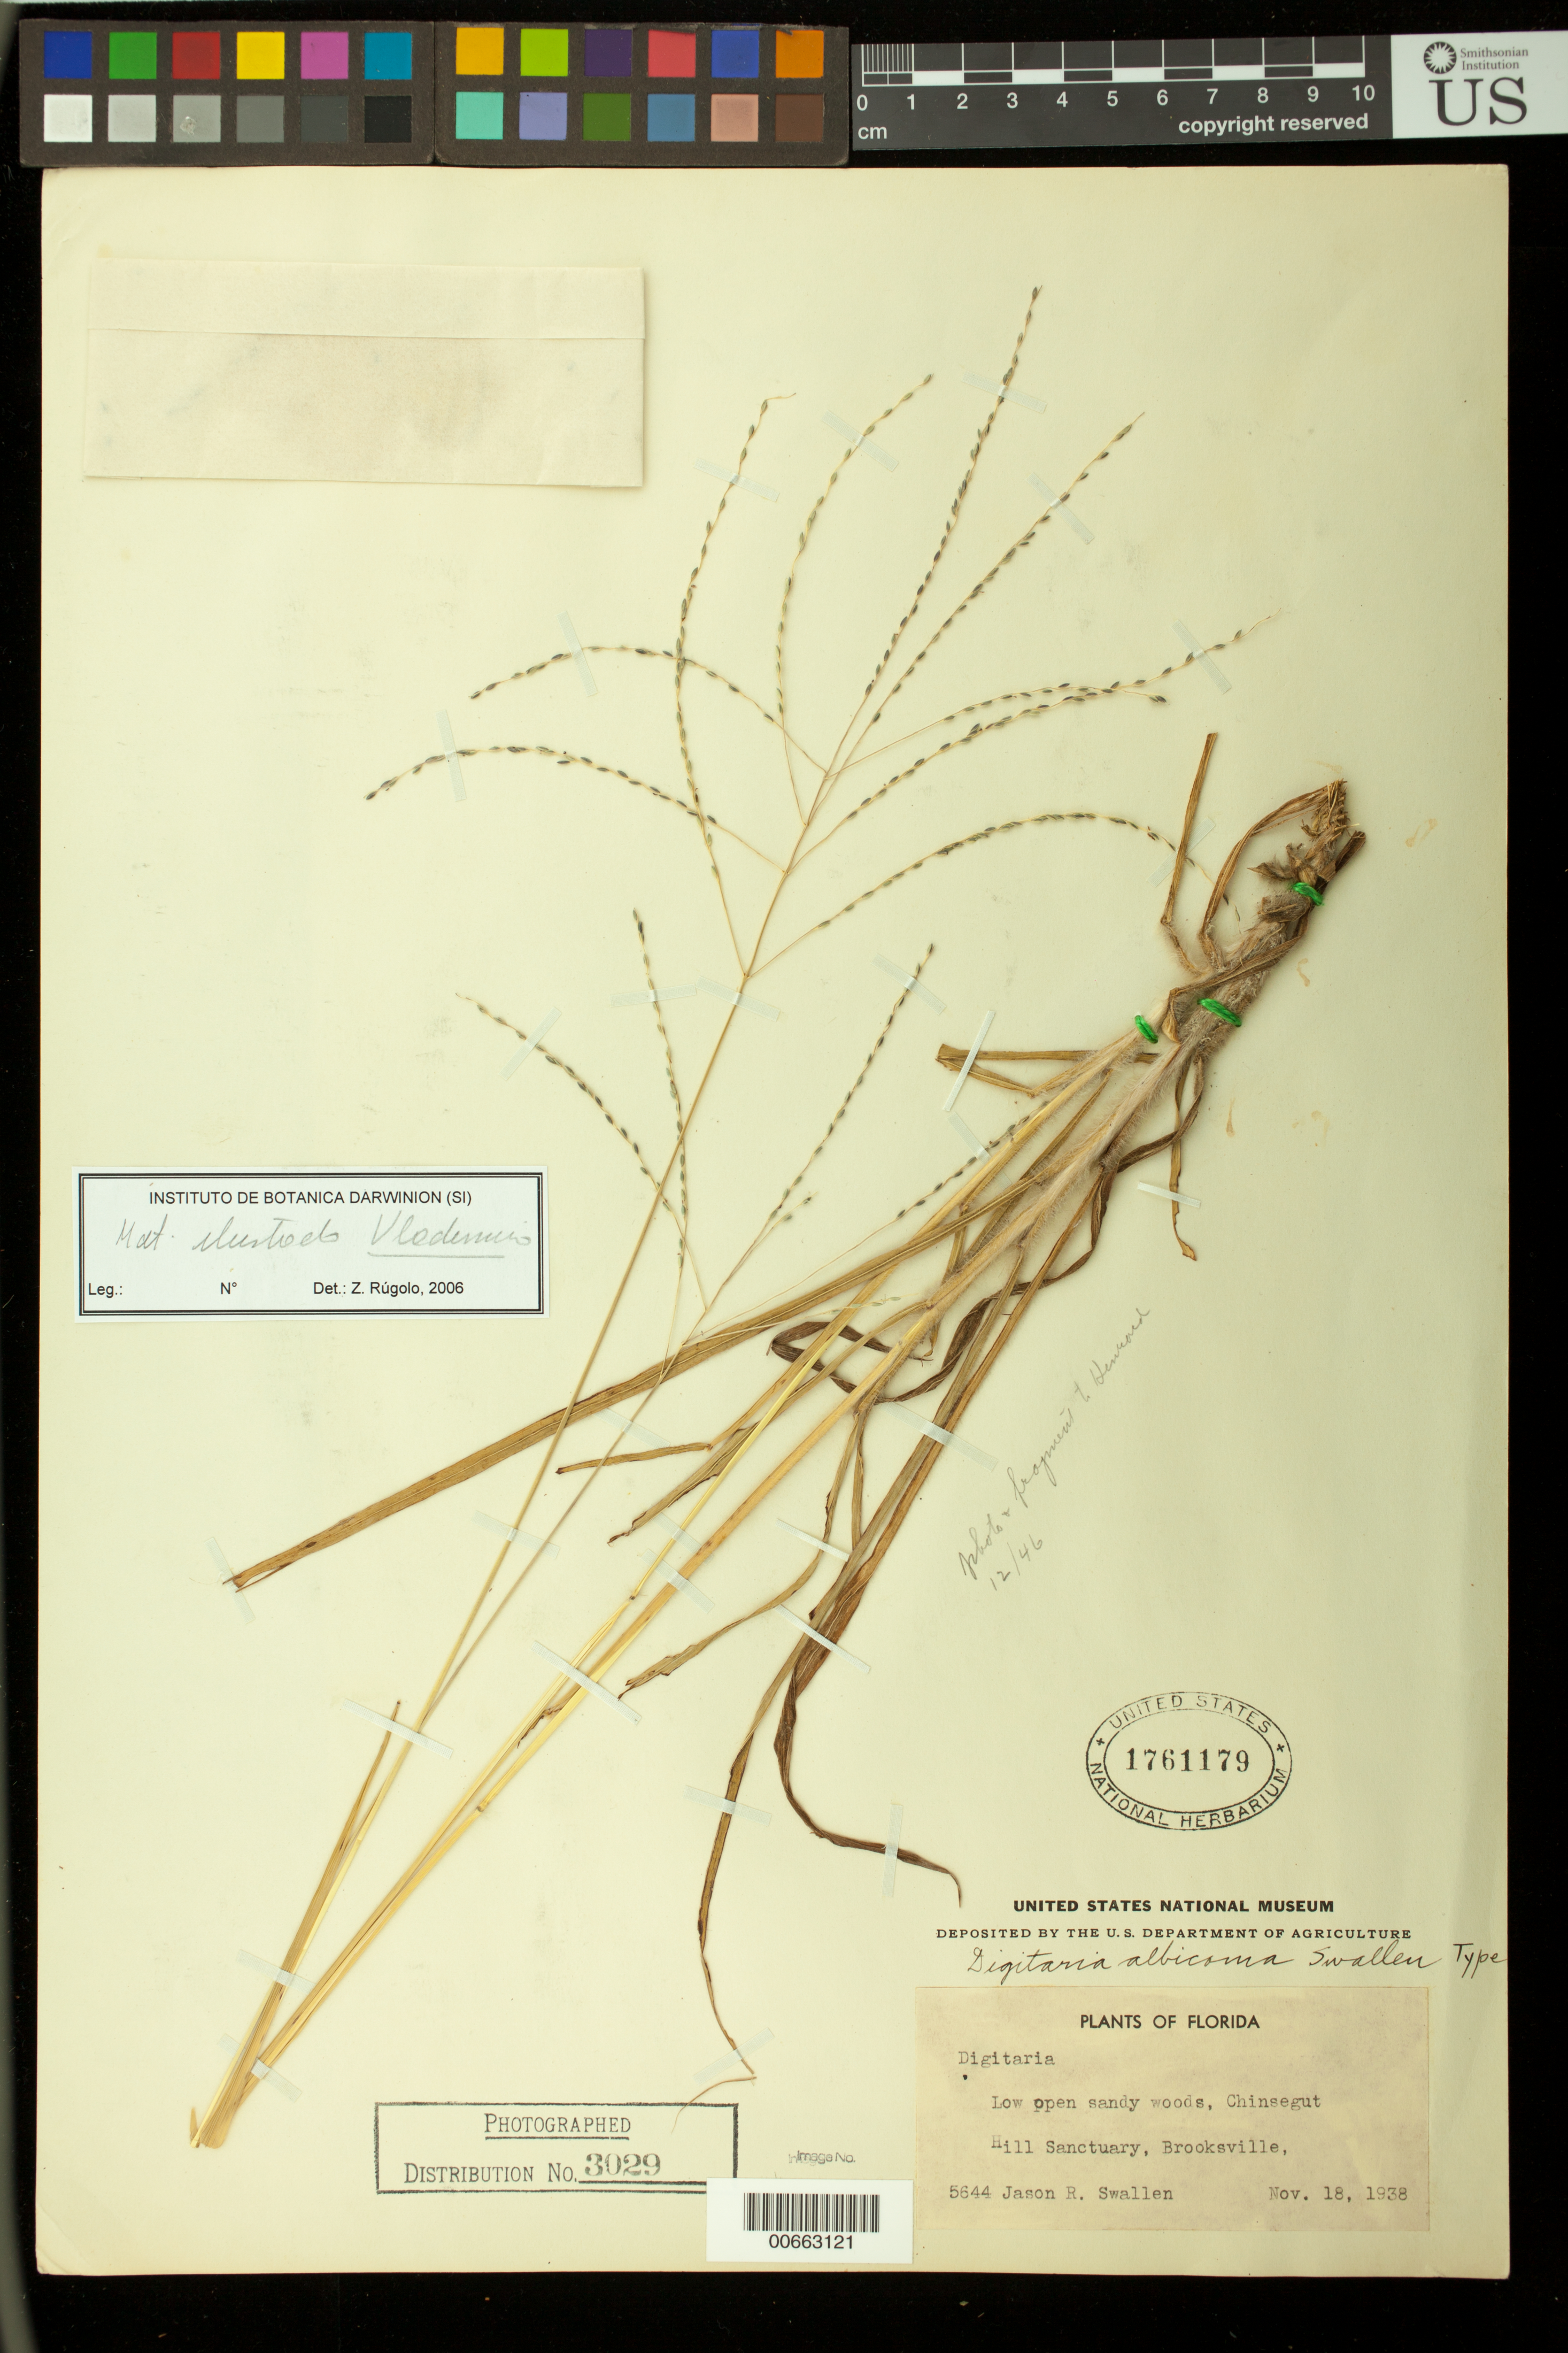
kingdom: Plantae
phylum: Tracheophyta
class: Liliopsida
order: Poales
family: Poaceae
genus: Digitaria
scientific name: Digitaria albicoma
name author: Swallen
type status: Holotype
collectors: J. R. Swallen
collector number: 5644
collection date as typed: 18 Nov 1938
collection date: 1938-11-18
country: United States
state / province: Florida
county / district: Hernando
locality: Hill Sanctuary, Brooksville.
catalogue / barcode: US 1761179